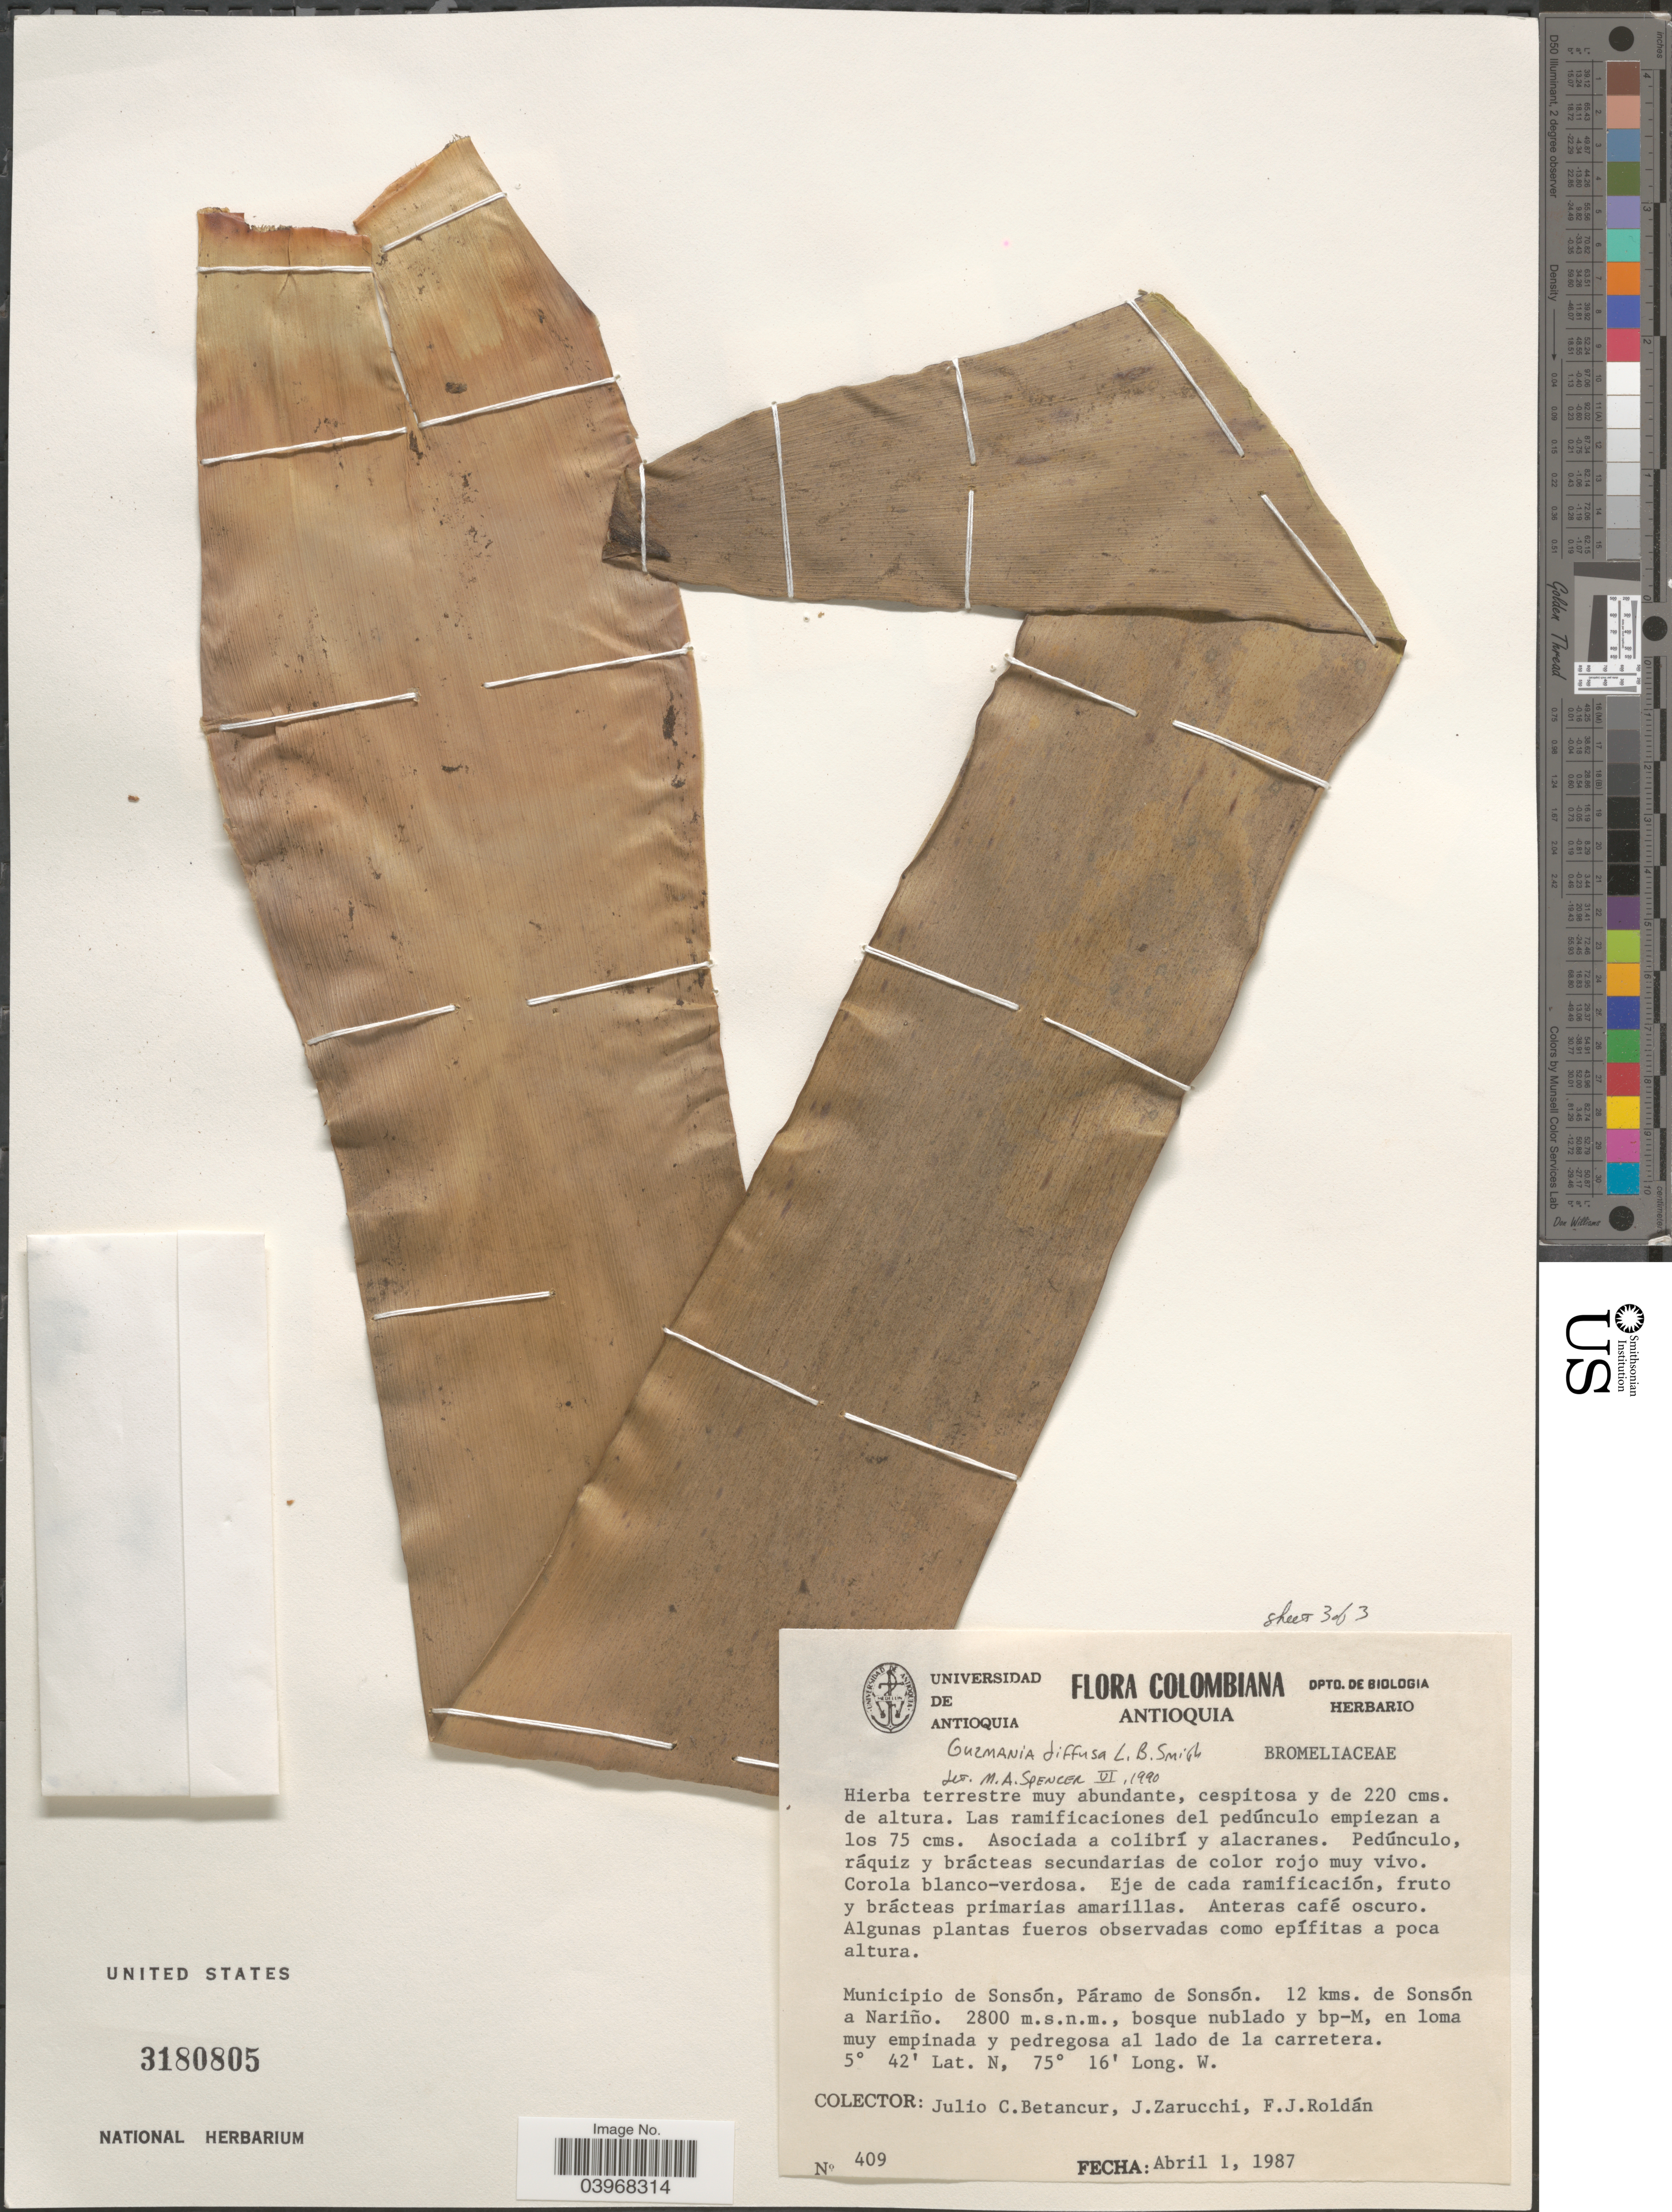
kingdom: Plantae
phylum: Tracheophyta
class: Liliopsida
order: Poales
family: Bromeliaceae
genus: Guzmania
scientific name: Guzmania diffusa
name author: L.B. Sm.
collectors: J. C. Betancur, J. L. Zarucchi & F. J. Roldán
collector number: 409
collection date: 1987-04-01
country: Colombia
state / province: Antioquia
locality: Municipio de Sonsón, Páramo de Sonsón, 12 kms. de Sonsón a Nariño.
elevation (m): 2800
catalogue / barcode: US 3180805